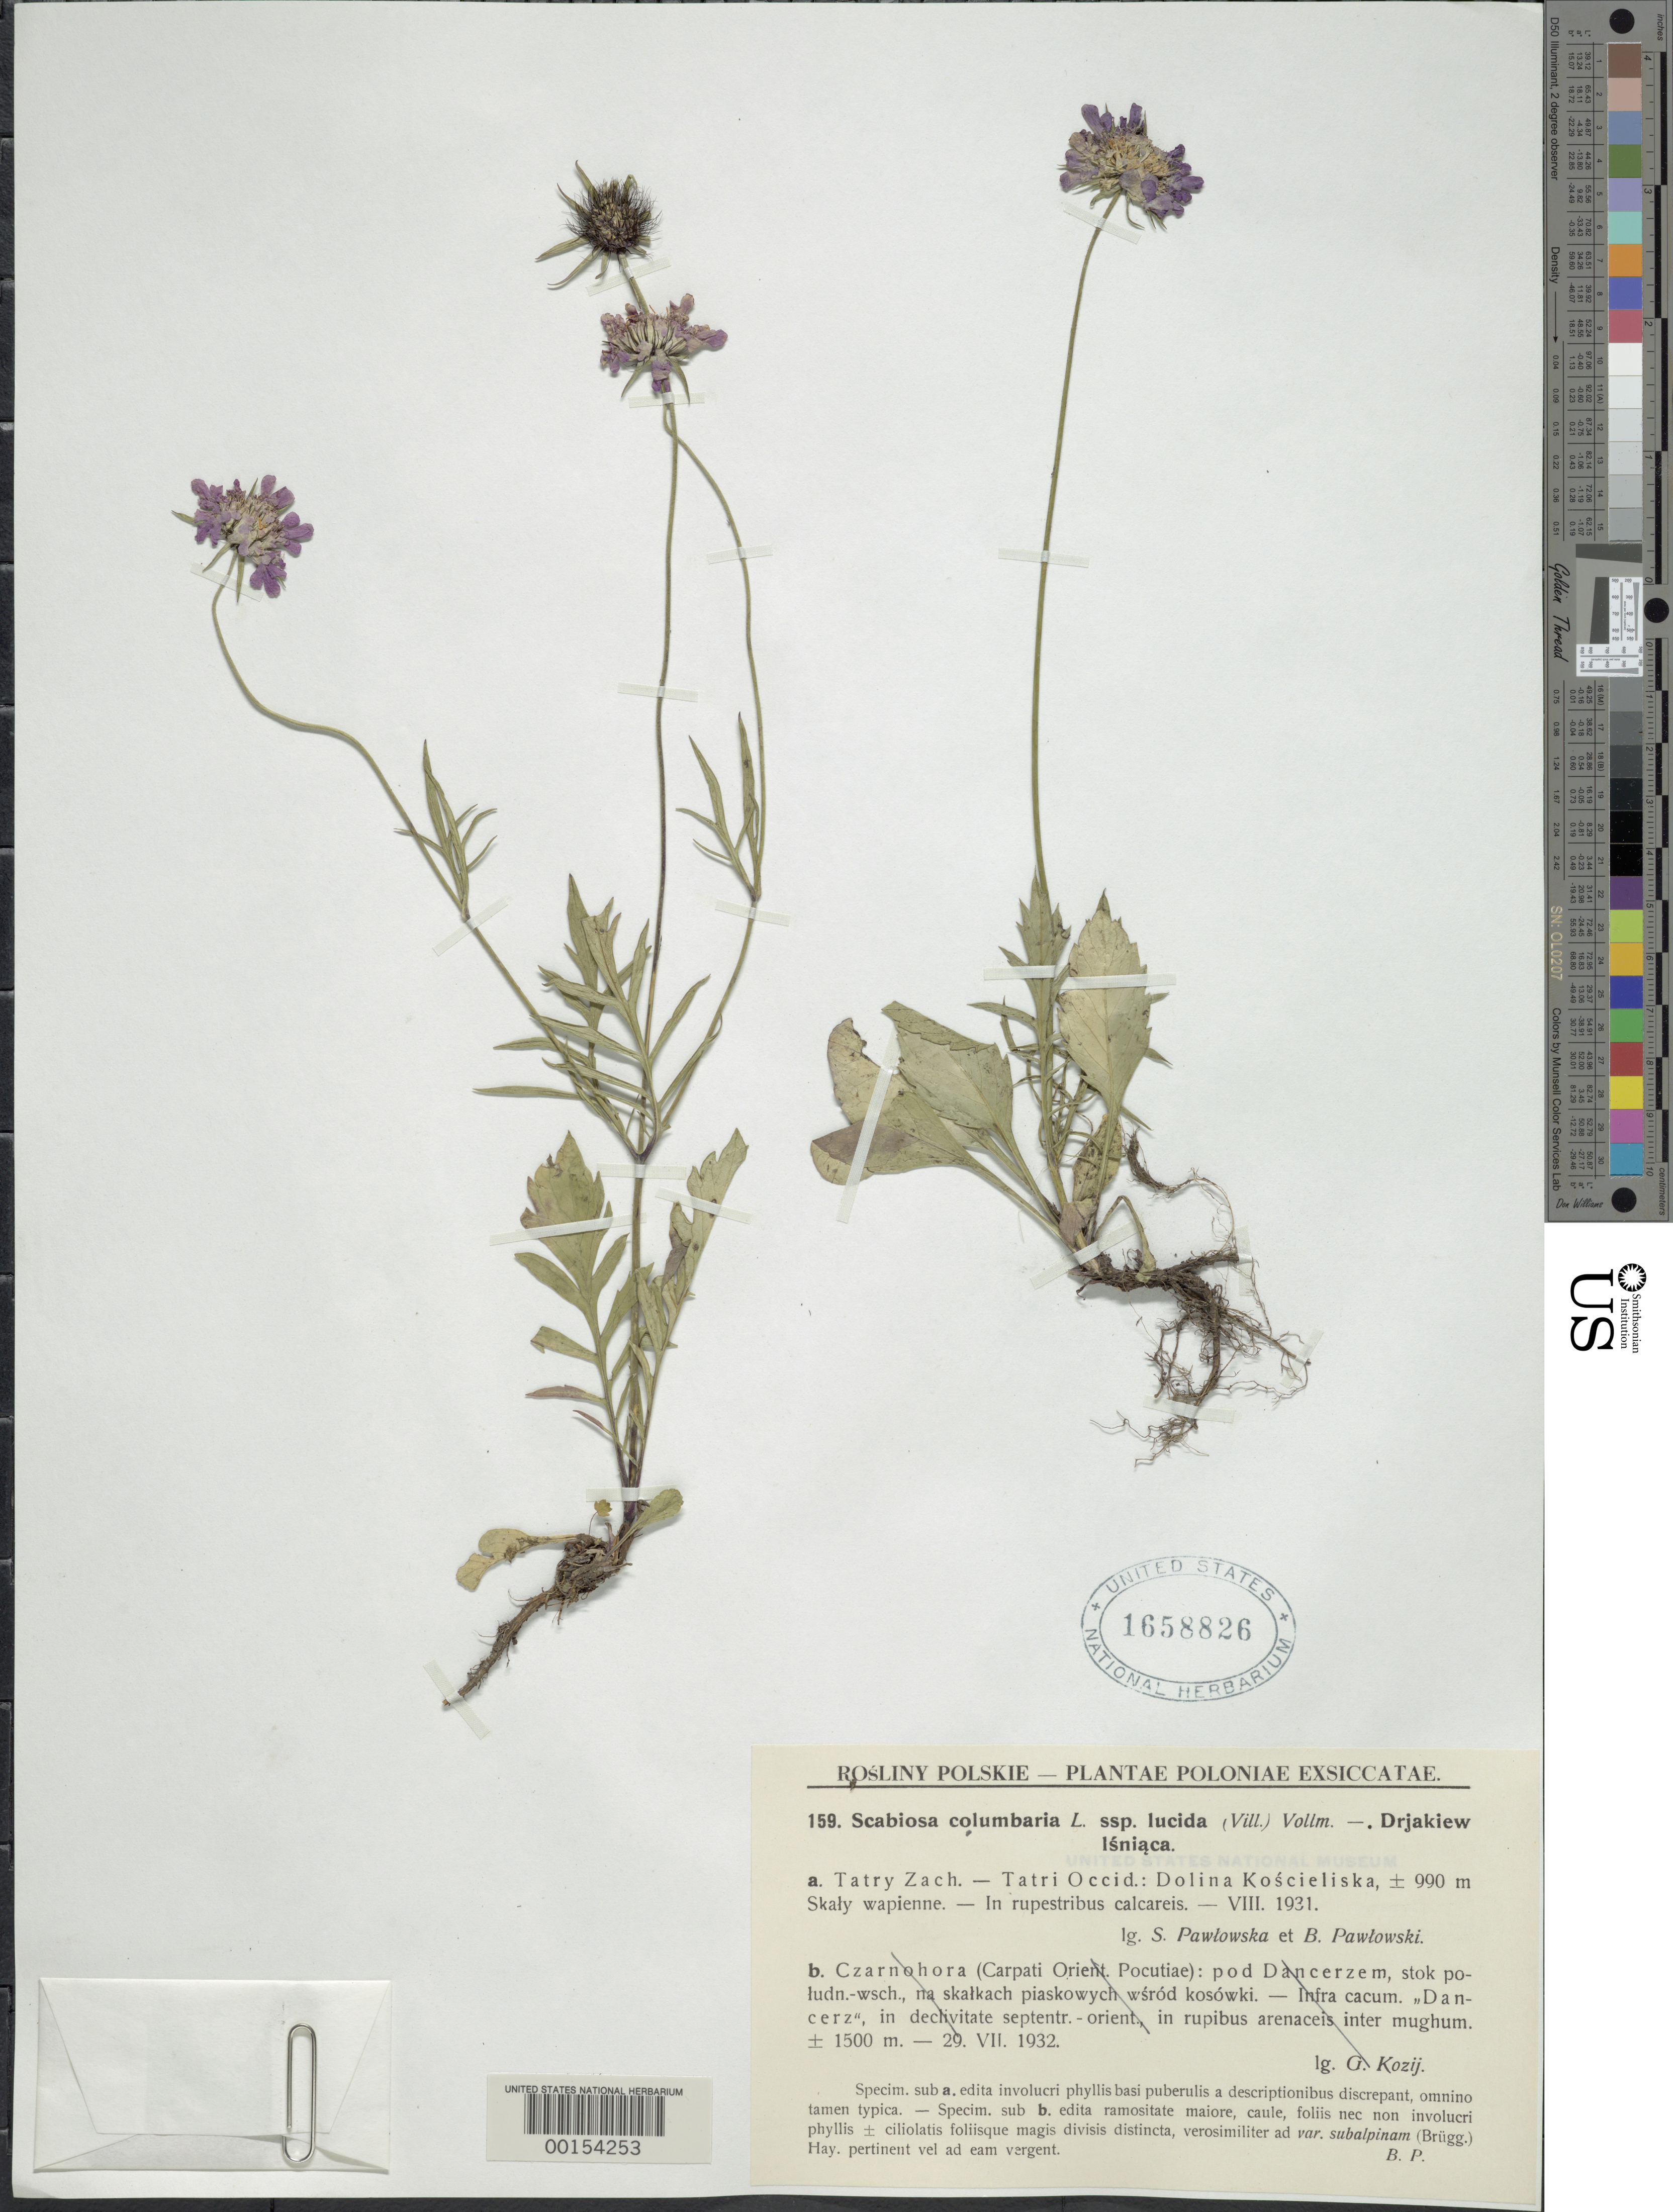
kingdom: Plantae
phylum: Tracheophyta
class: Magnoliopsida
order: Dipsacales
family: Caprifoliaceae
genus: Scabiosa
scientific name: Scabiosa columbaria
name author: L.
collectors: S. Pawlowska & B. Pawlowski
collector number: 159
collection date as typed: Aug 1931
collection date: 1931-08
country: Poland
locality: Dolina Koscieliska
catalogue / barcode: US 1658826